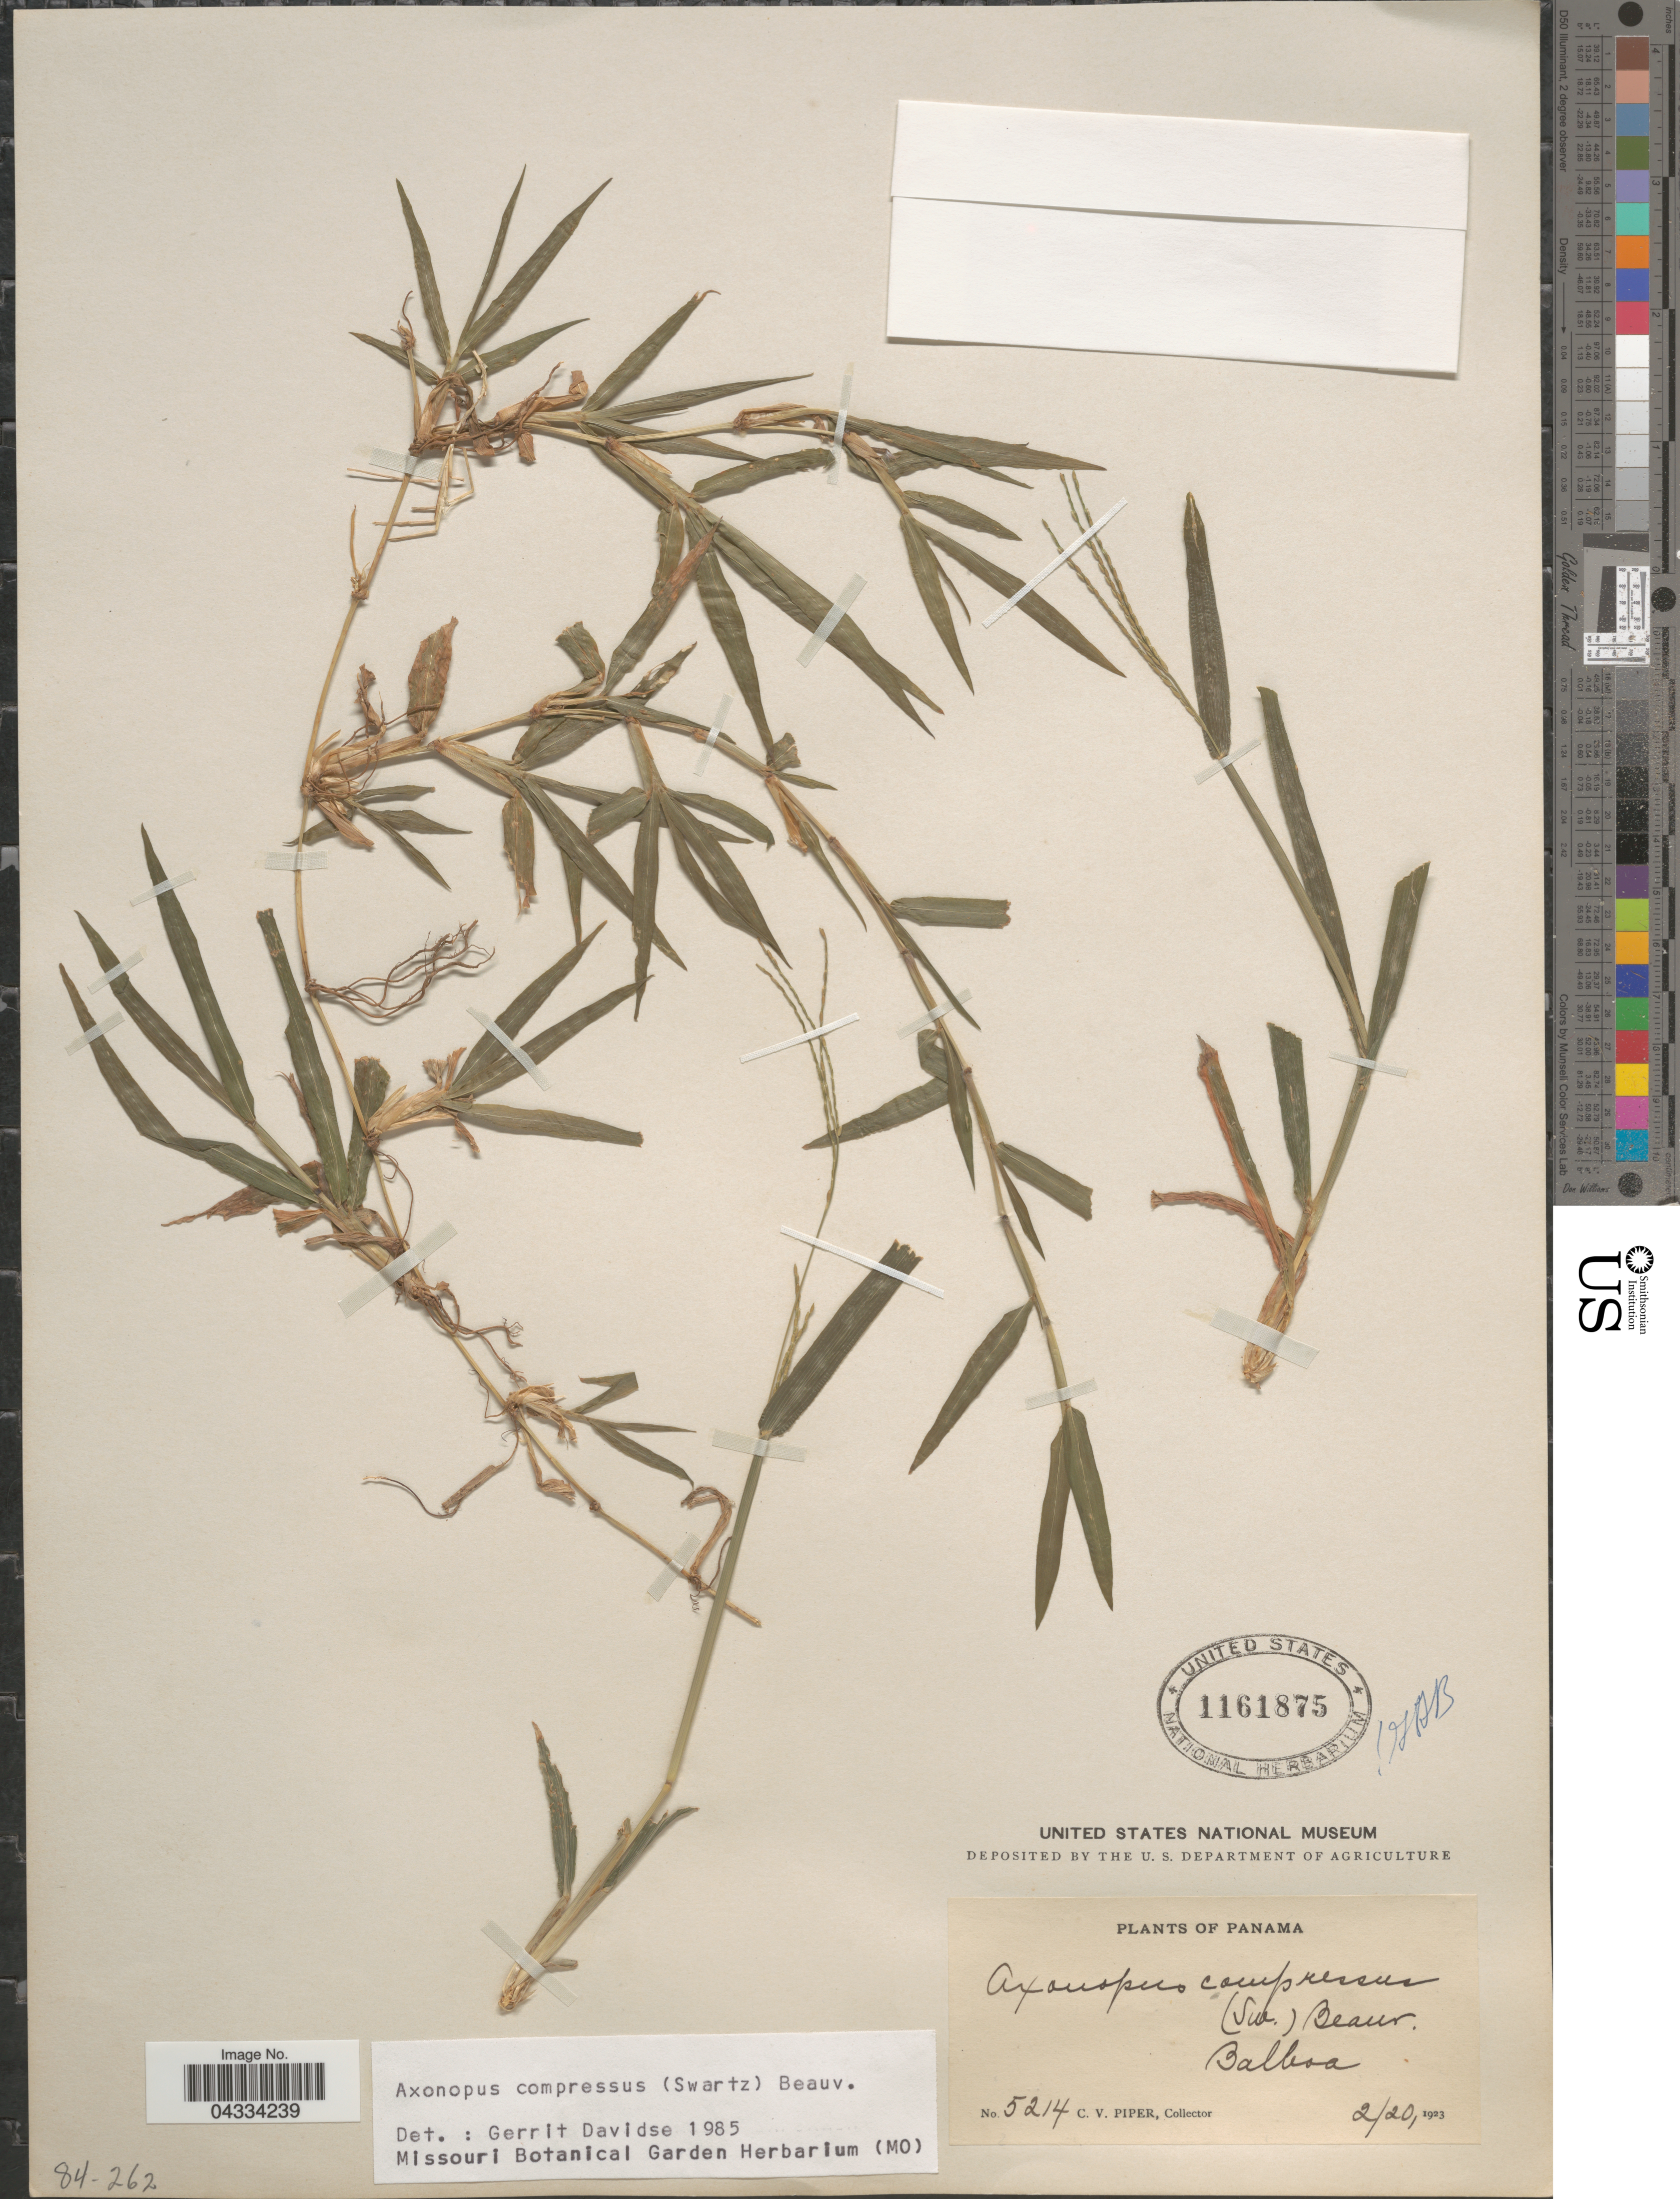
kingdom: Plantae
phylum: Tracheophyta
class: Liliopsida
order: Poales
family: Poaceae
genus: Axonopus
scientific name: Axonopus compressus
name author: (Sw.) P. Beauv.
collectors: C. V. Piper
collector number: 5214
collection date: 1923-02-20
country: Panama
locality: Balboa.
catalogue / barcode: US 1161875